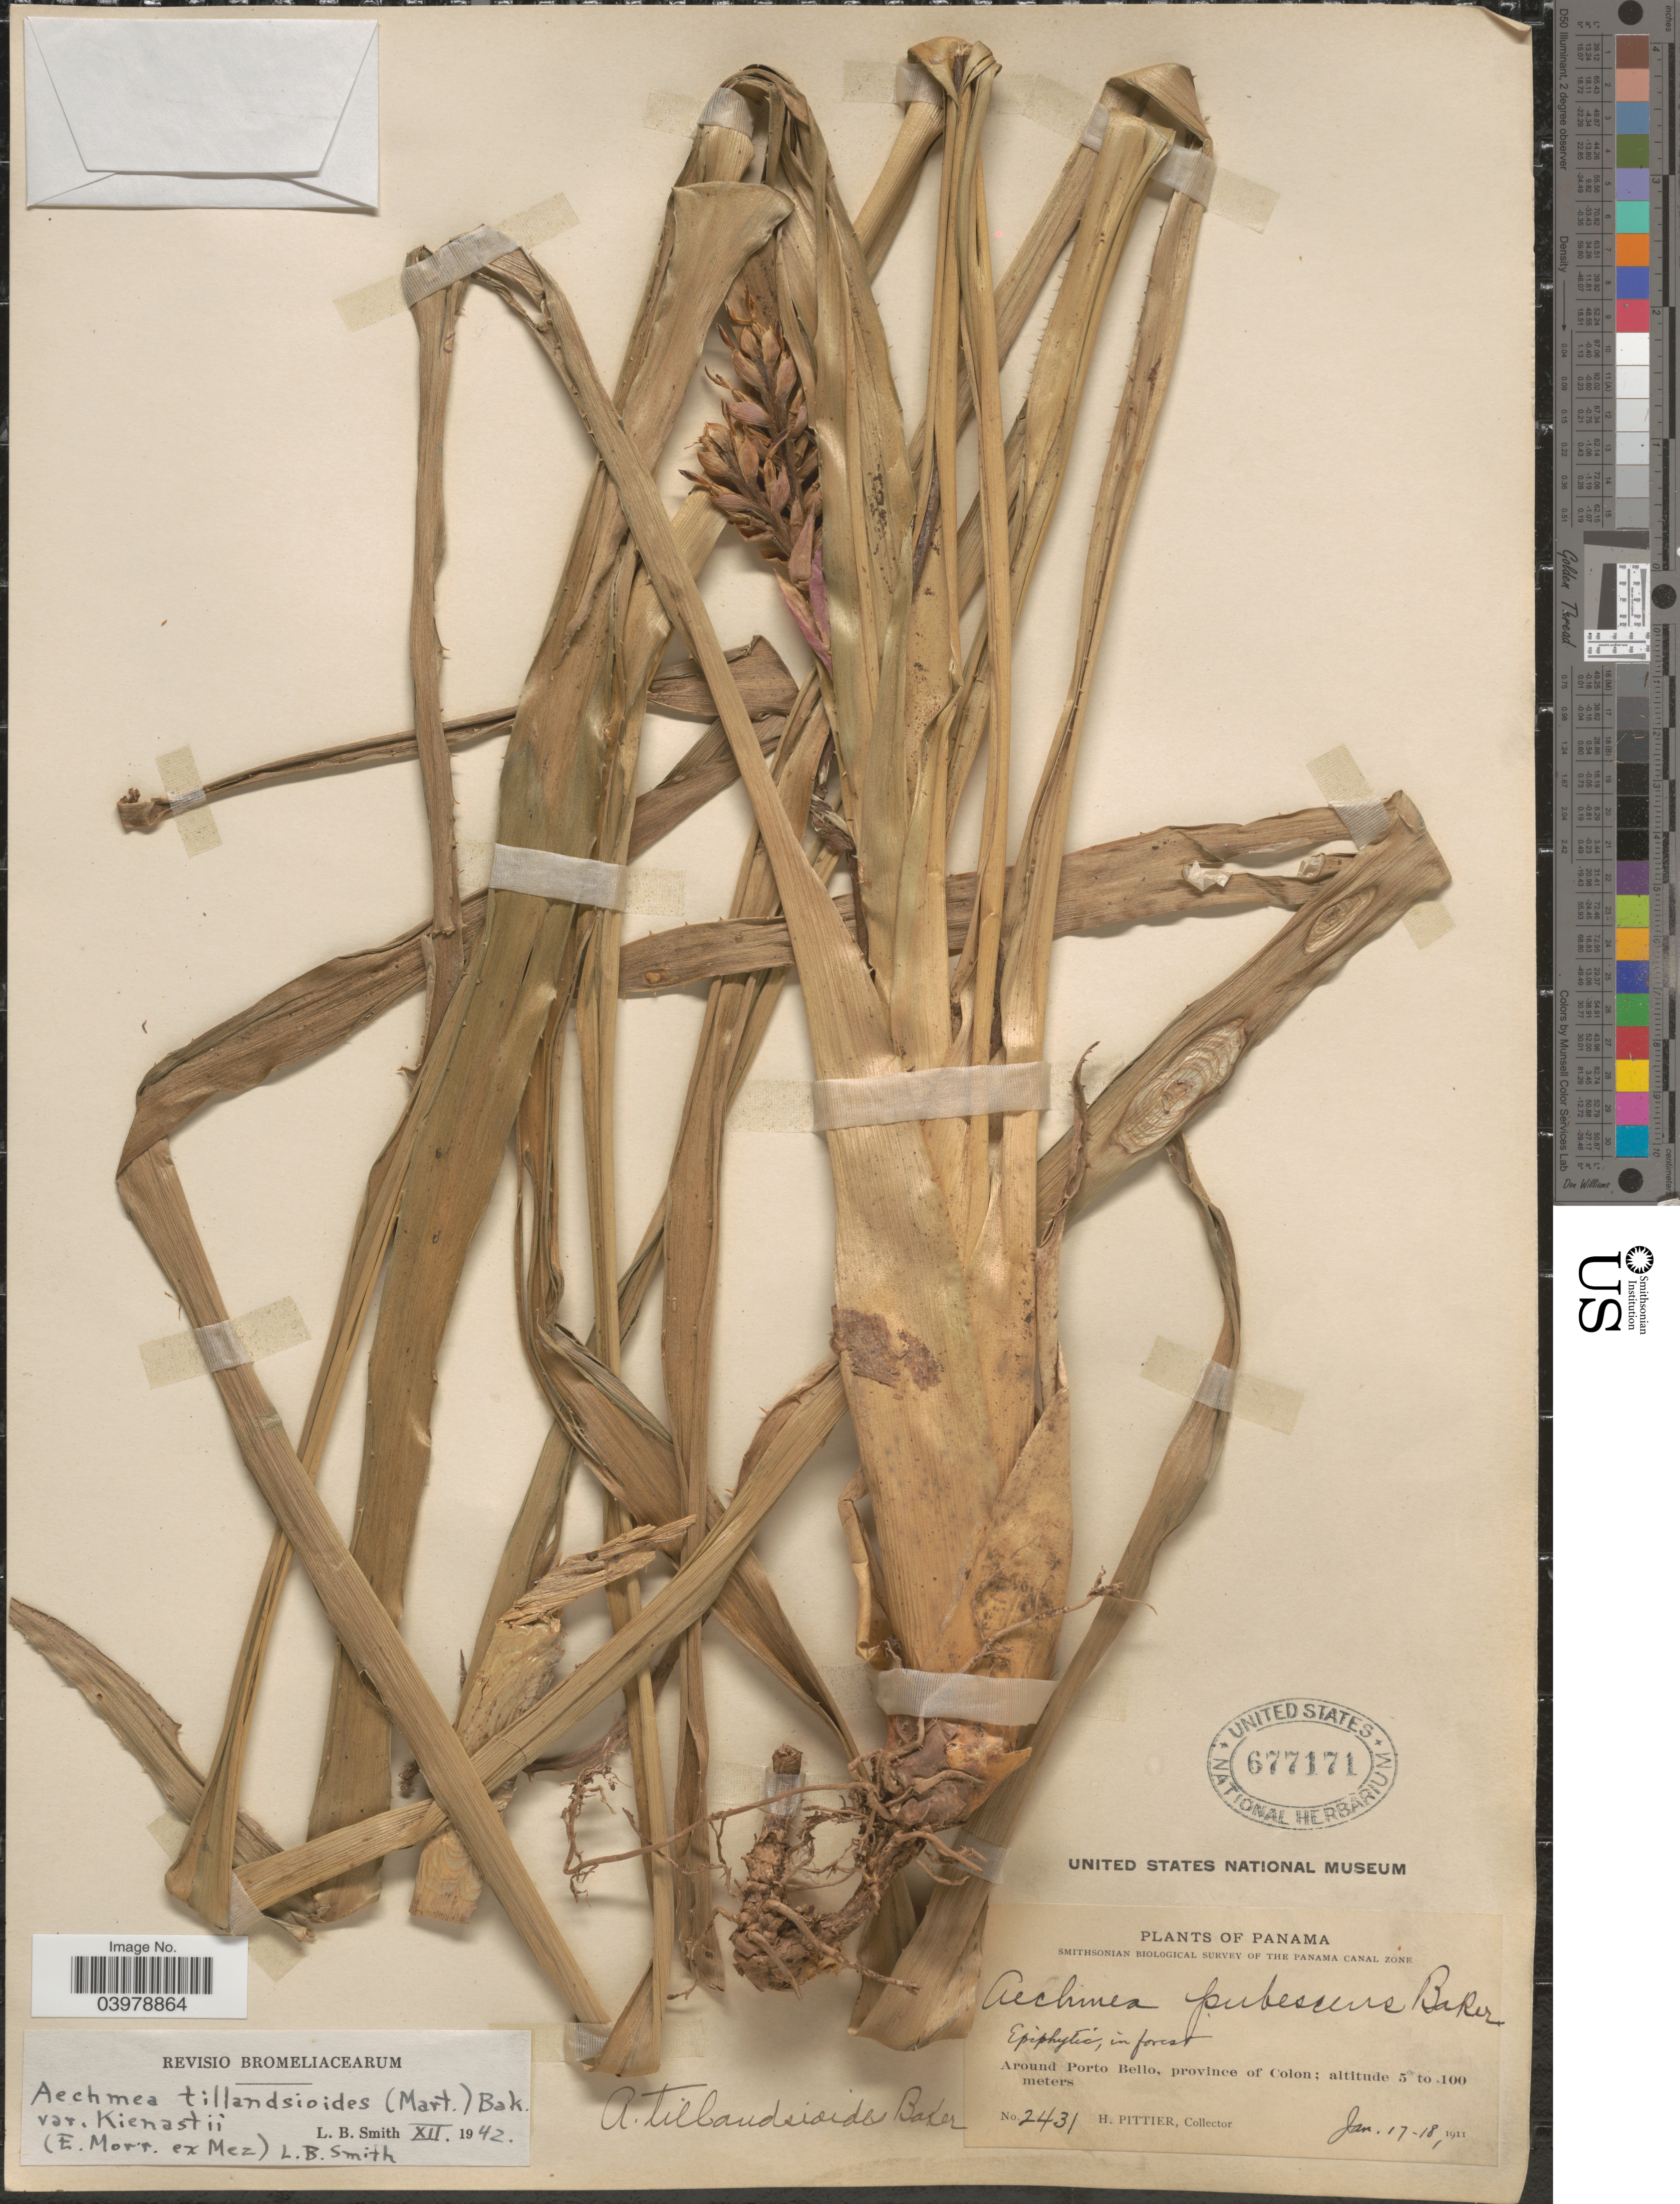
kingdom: Plantae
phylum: Tracheophyta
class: Liliopsida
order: Poales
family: Bromeliaceae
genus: Aechmea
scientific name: Aechmea tillandsioides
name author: (Mart. ex Schult. & Schult. f.) Baker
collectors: H. F. Pittier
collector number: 2431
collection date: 1911-01-17/1911-01-18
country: Panama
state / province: Colón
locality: Around Porto Bello.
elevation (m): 5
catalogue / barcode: US 677171